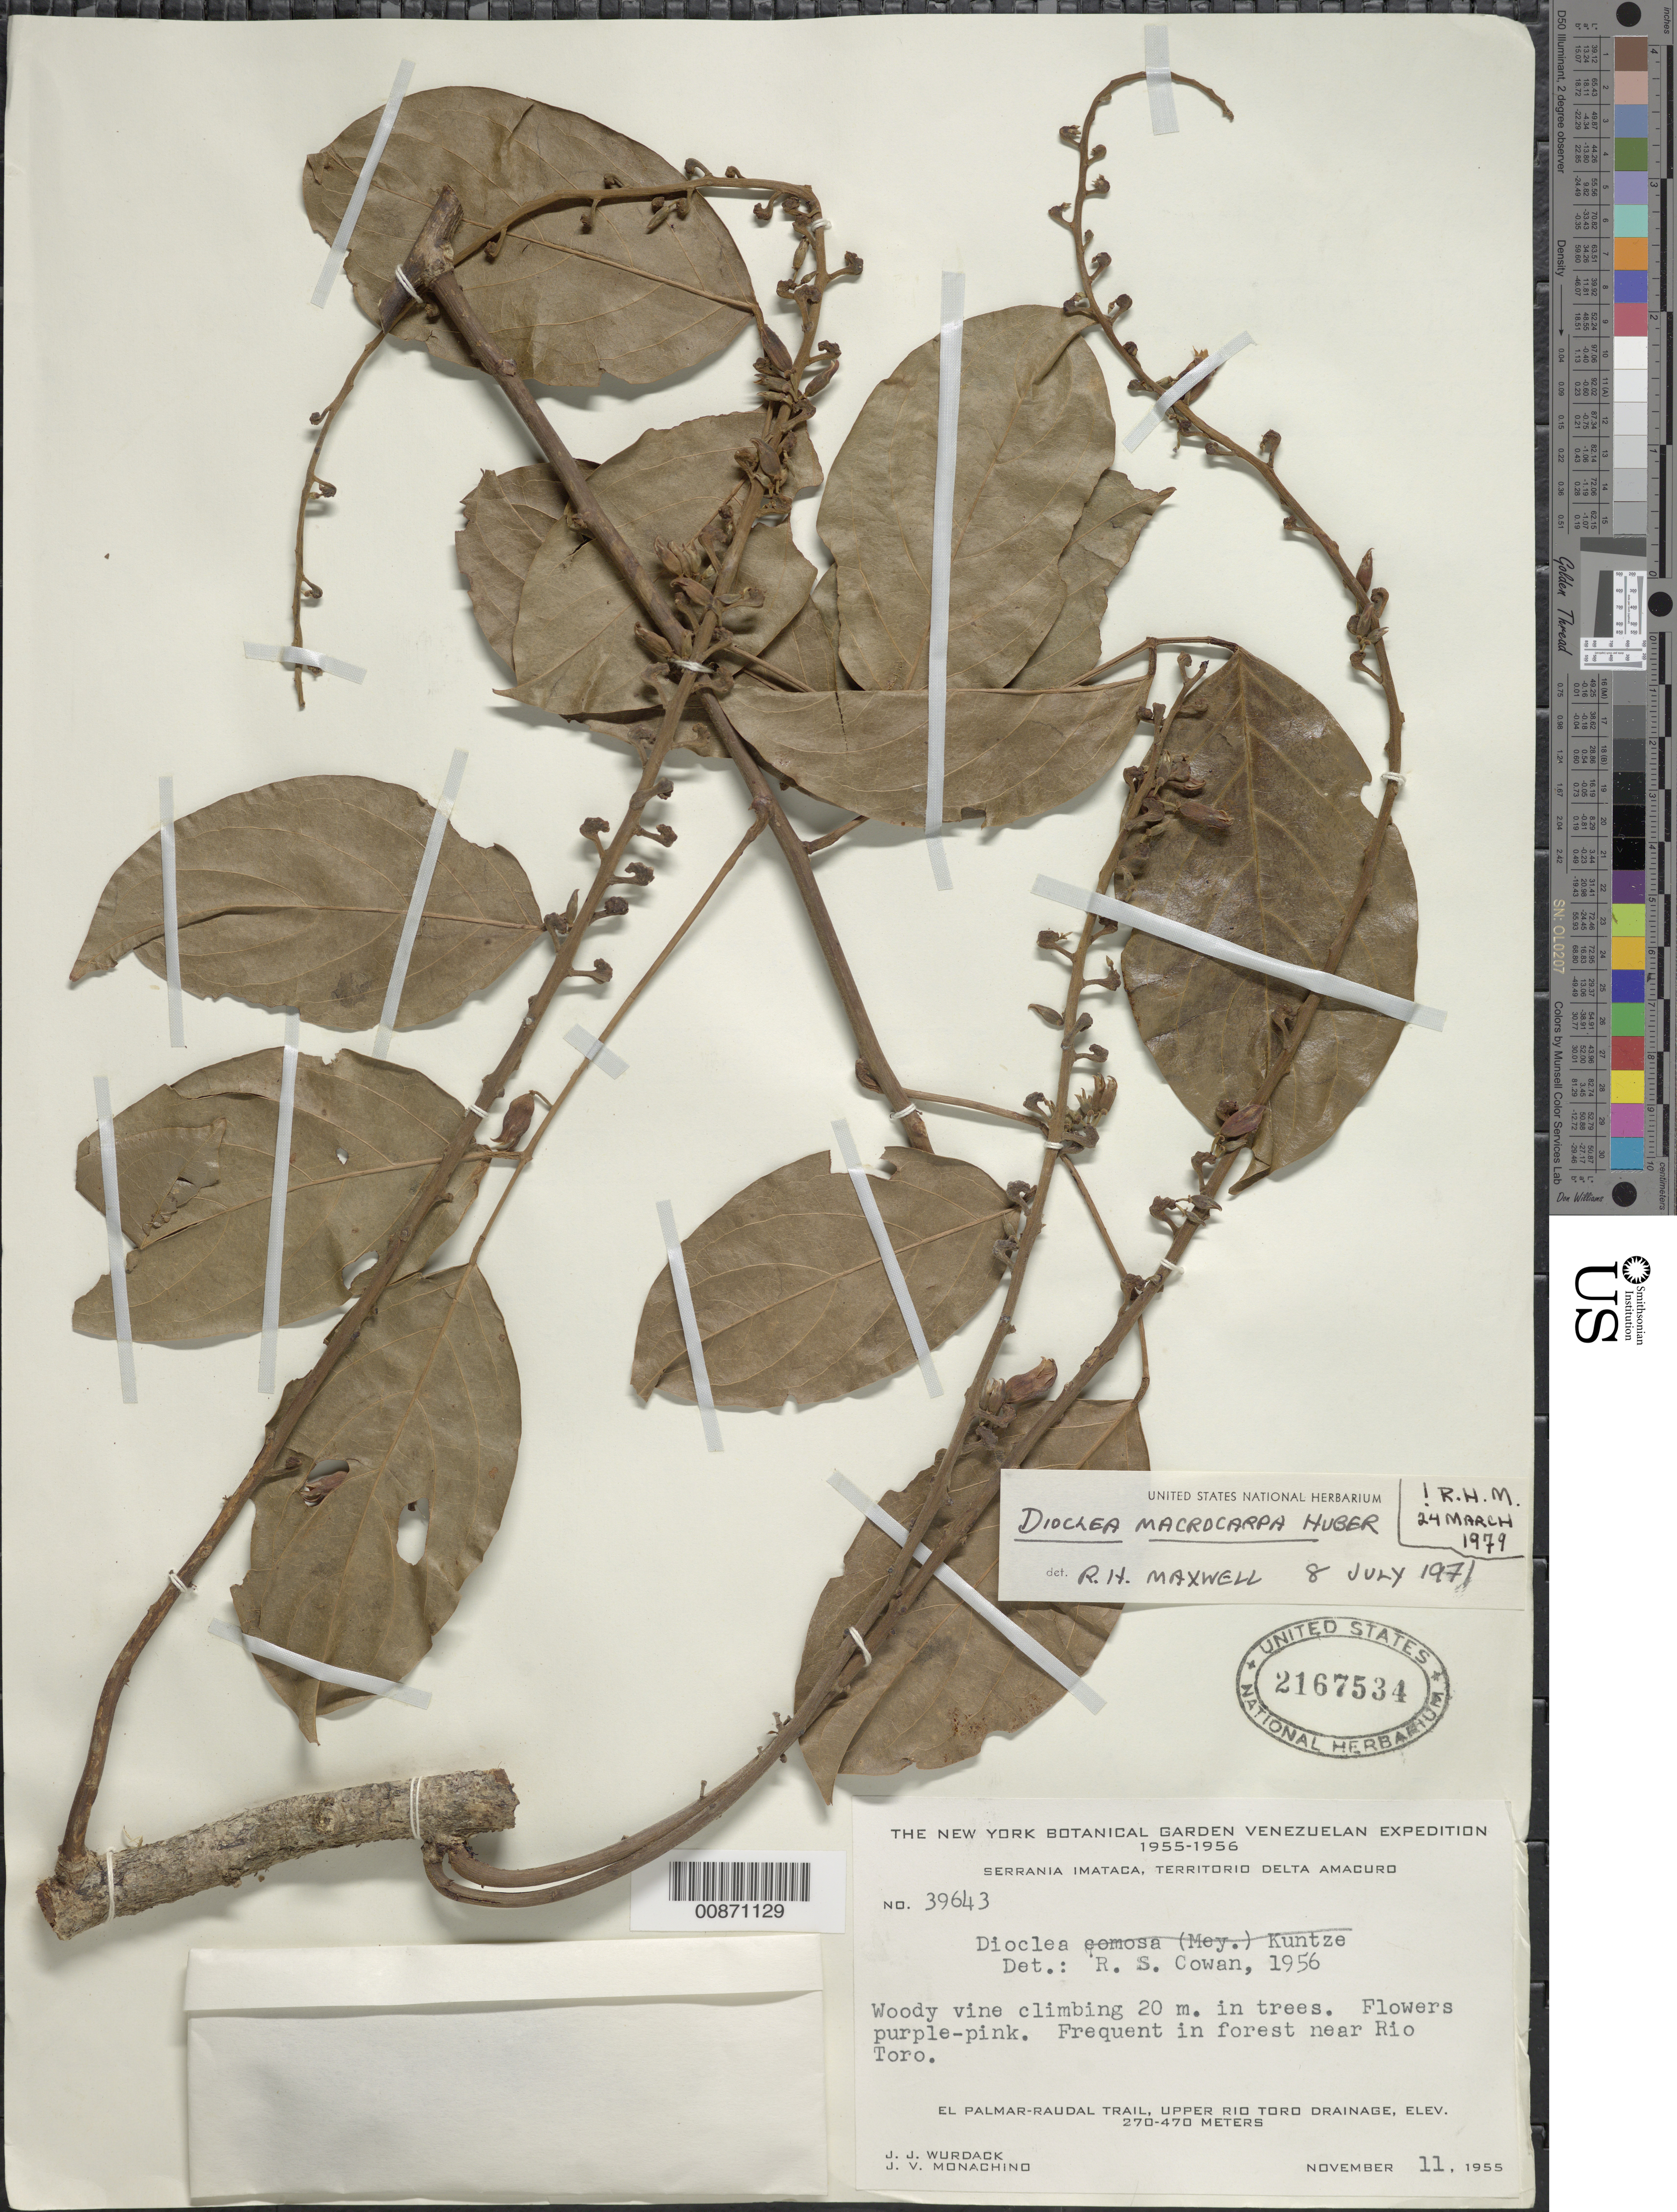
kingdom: Plantae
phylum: Tracheophyta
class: Magnoliopsida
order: Fabales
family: Fabaceae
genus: Macropsychanthus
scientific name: Macropsychanthus macrocarpus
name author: (Huber) L.P. Queiroz & Snak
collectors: J. J. Wurdack & J. V. Monachino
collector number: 39643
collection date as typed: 11-Nov-55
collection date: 1955-11-11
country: Venezuela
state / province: Delta Amacuro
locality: Serrania Imataca, El Palmar-Raudal Trail, upper Río Toro drainage; near Rio Toro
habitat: Climbing 20m in trees; forest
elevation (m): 270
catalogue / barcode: US 2167534